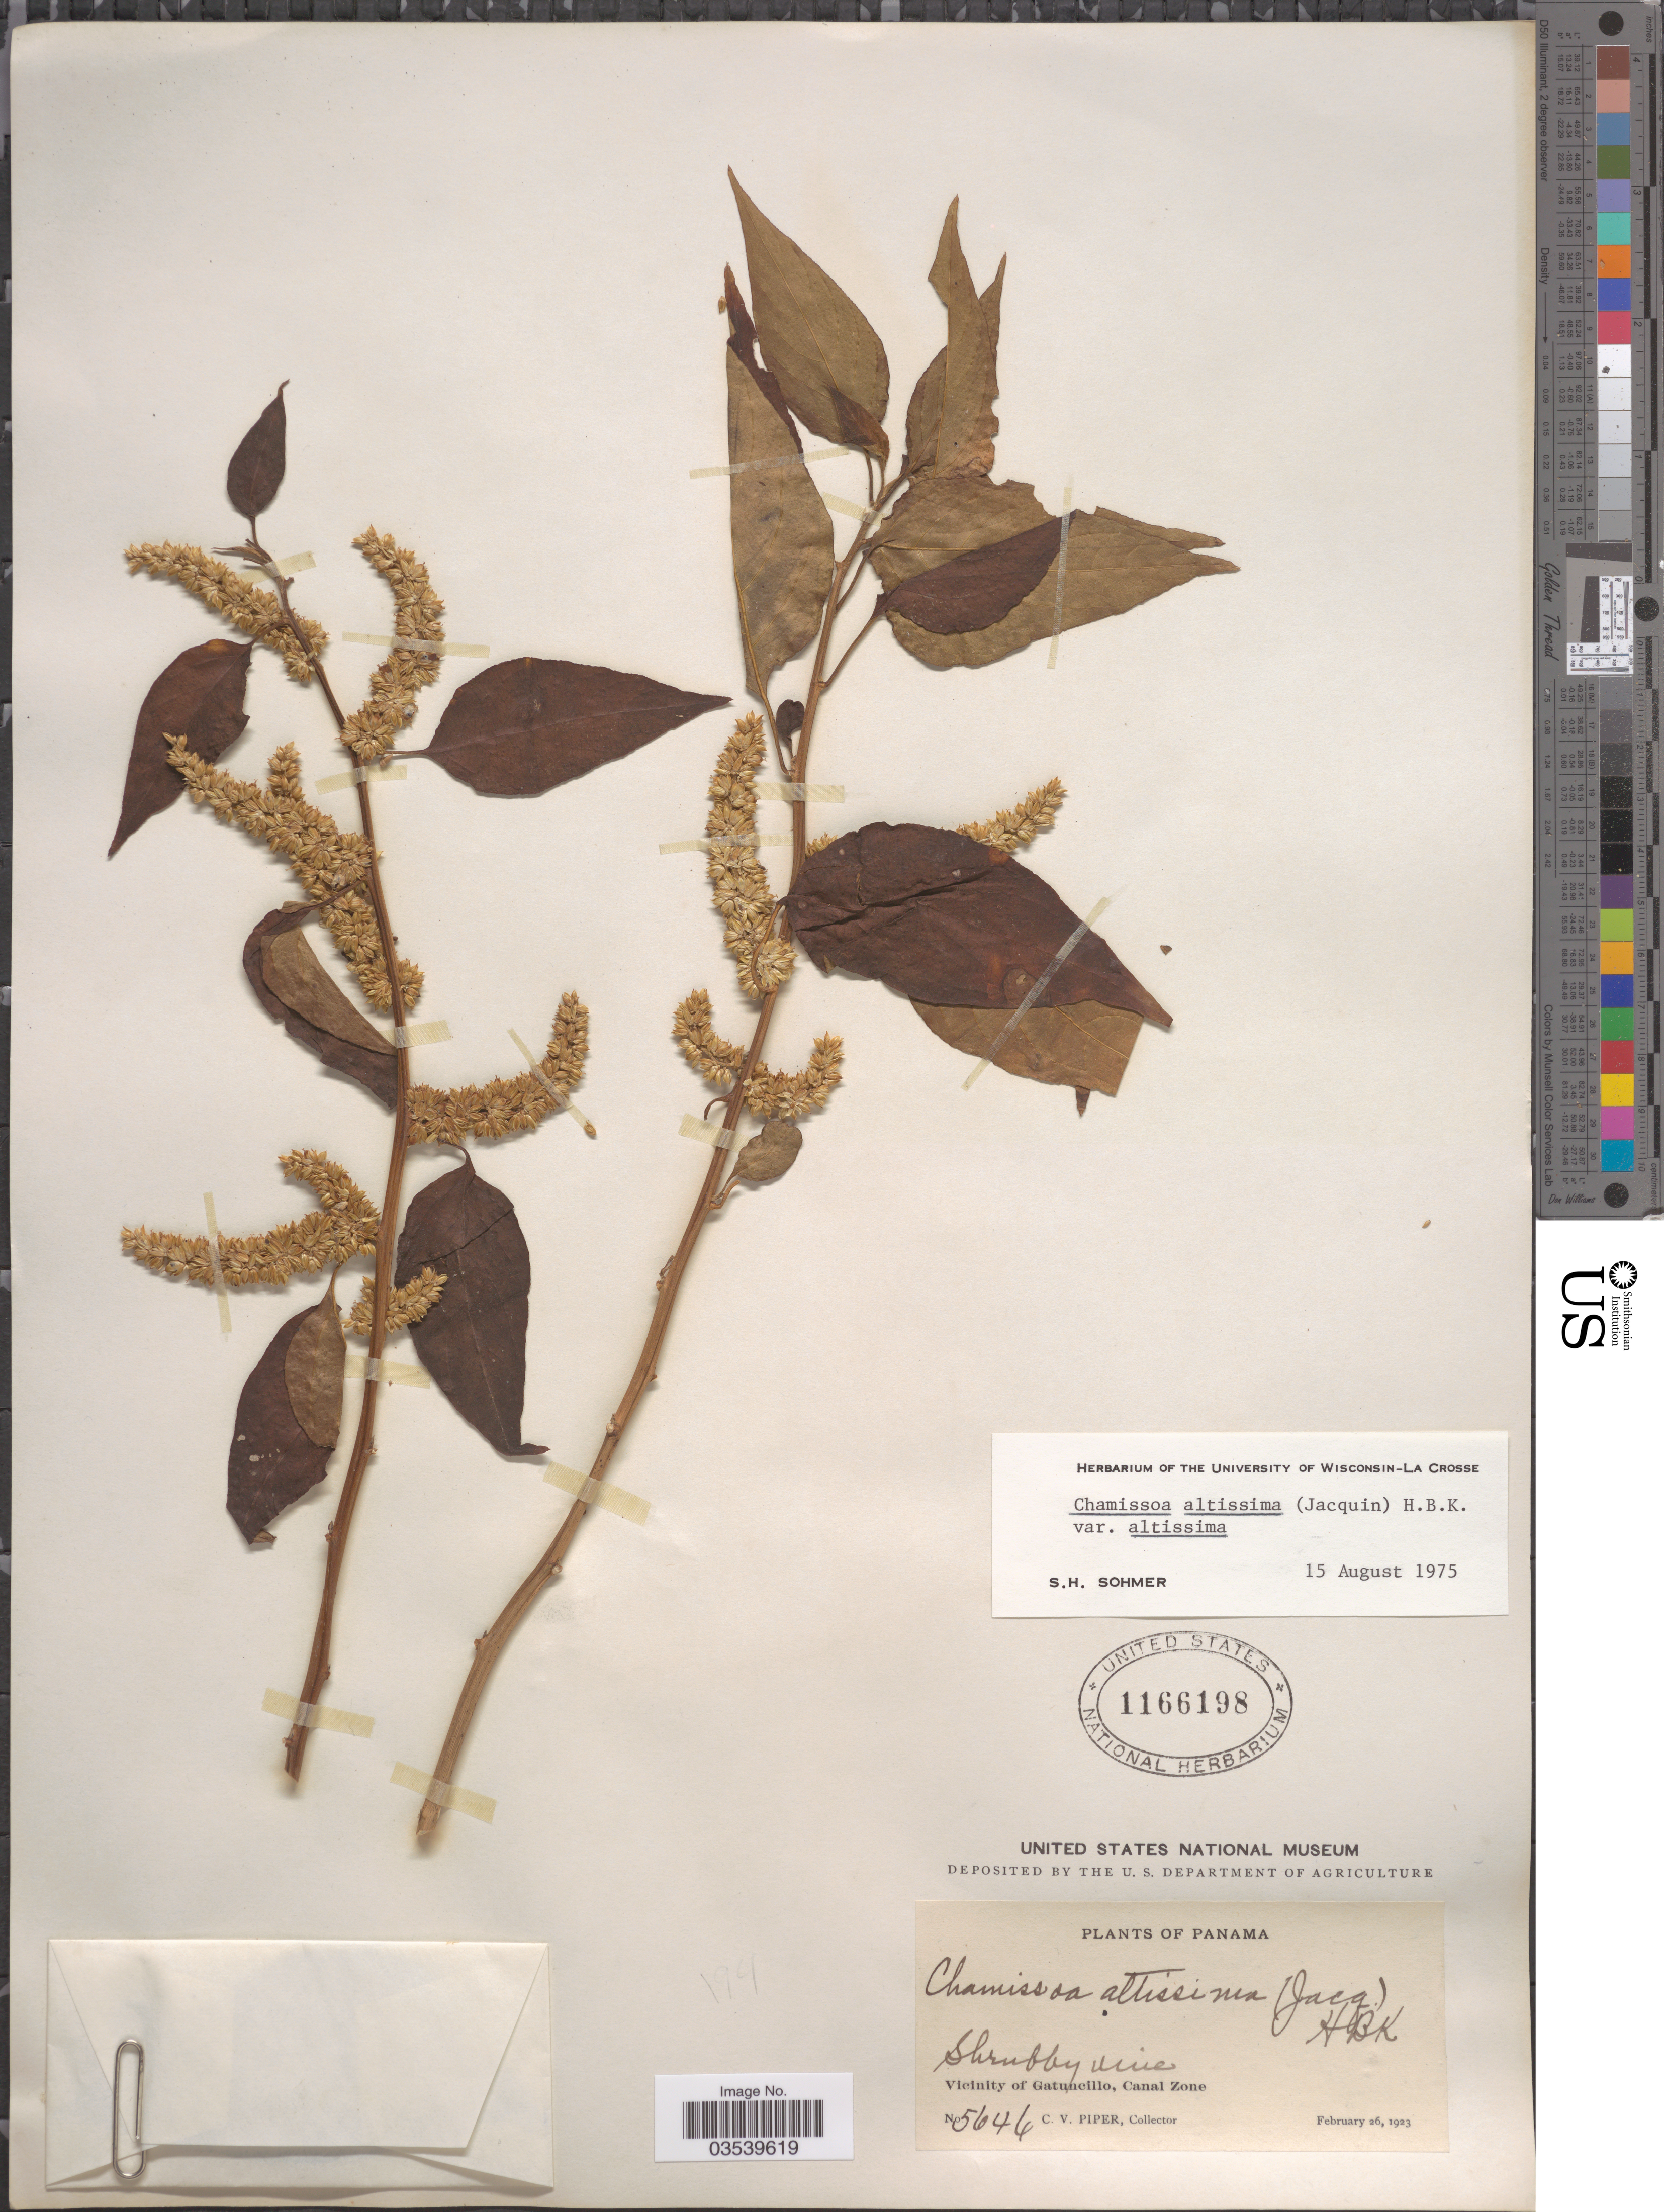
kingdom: Plantae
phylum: Tracheophyta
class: Magnoliopsida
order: Caryophyllales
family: Amaranthaceae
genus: Chamissoa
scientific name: Chamissoa altissima var. altissima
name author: (Jacq.) Kunth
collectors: C. V. Piper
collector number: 5646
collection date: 1923-02-26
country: Panama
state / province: Colón / Panamá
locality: Vicinity of Gatuncillo, Canal Zone.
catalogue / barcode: US 1166198